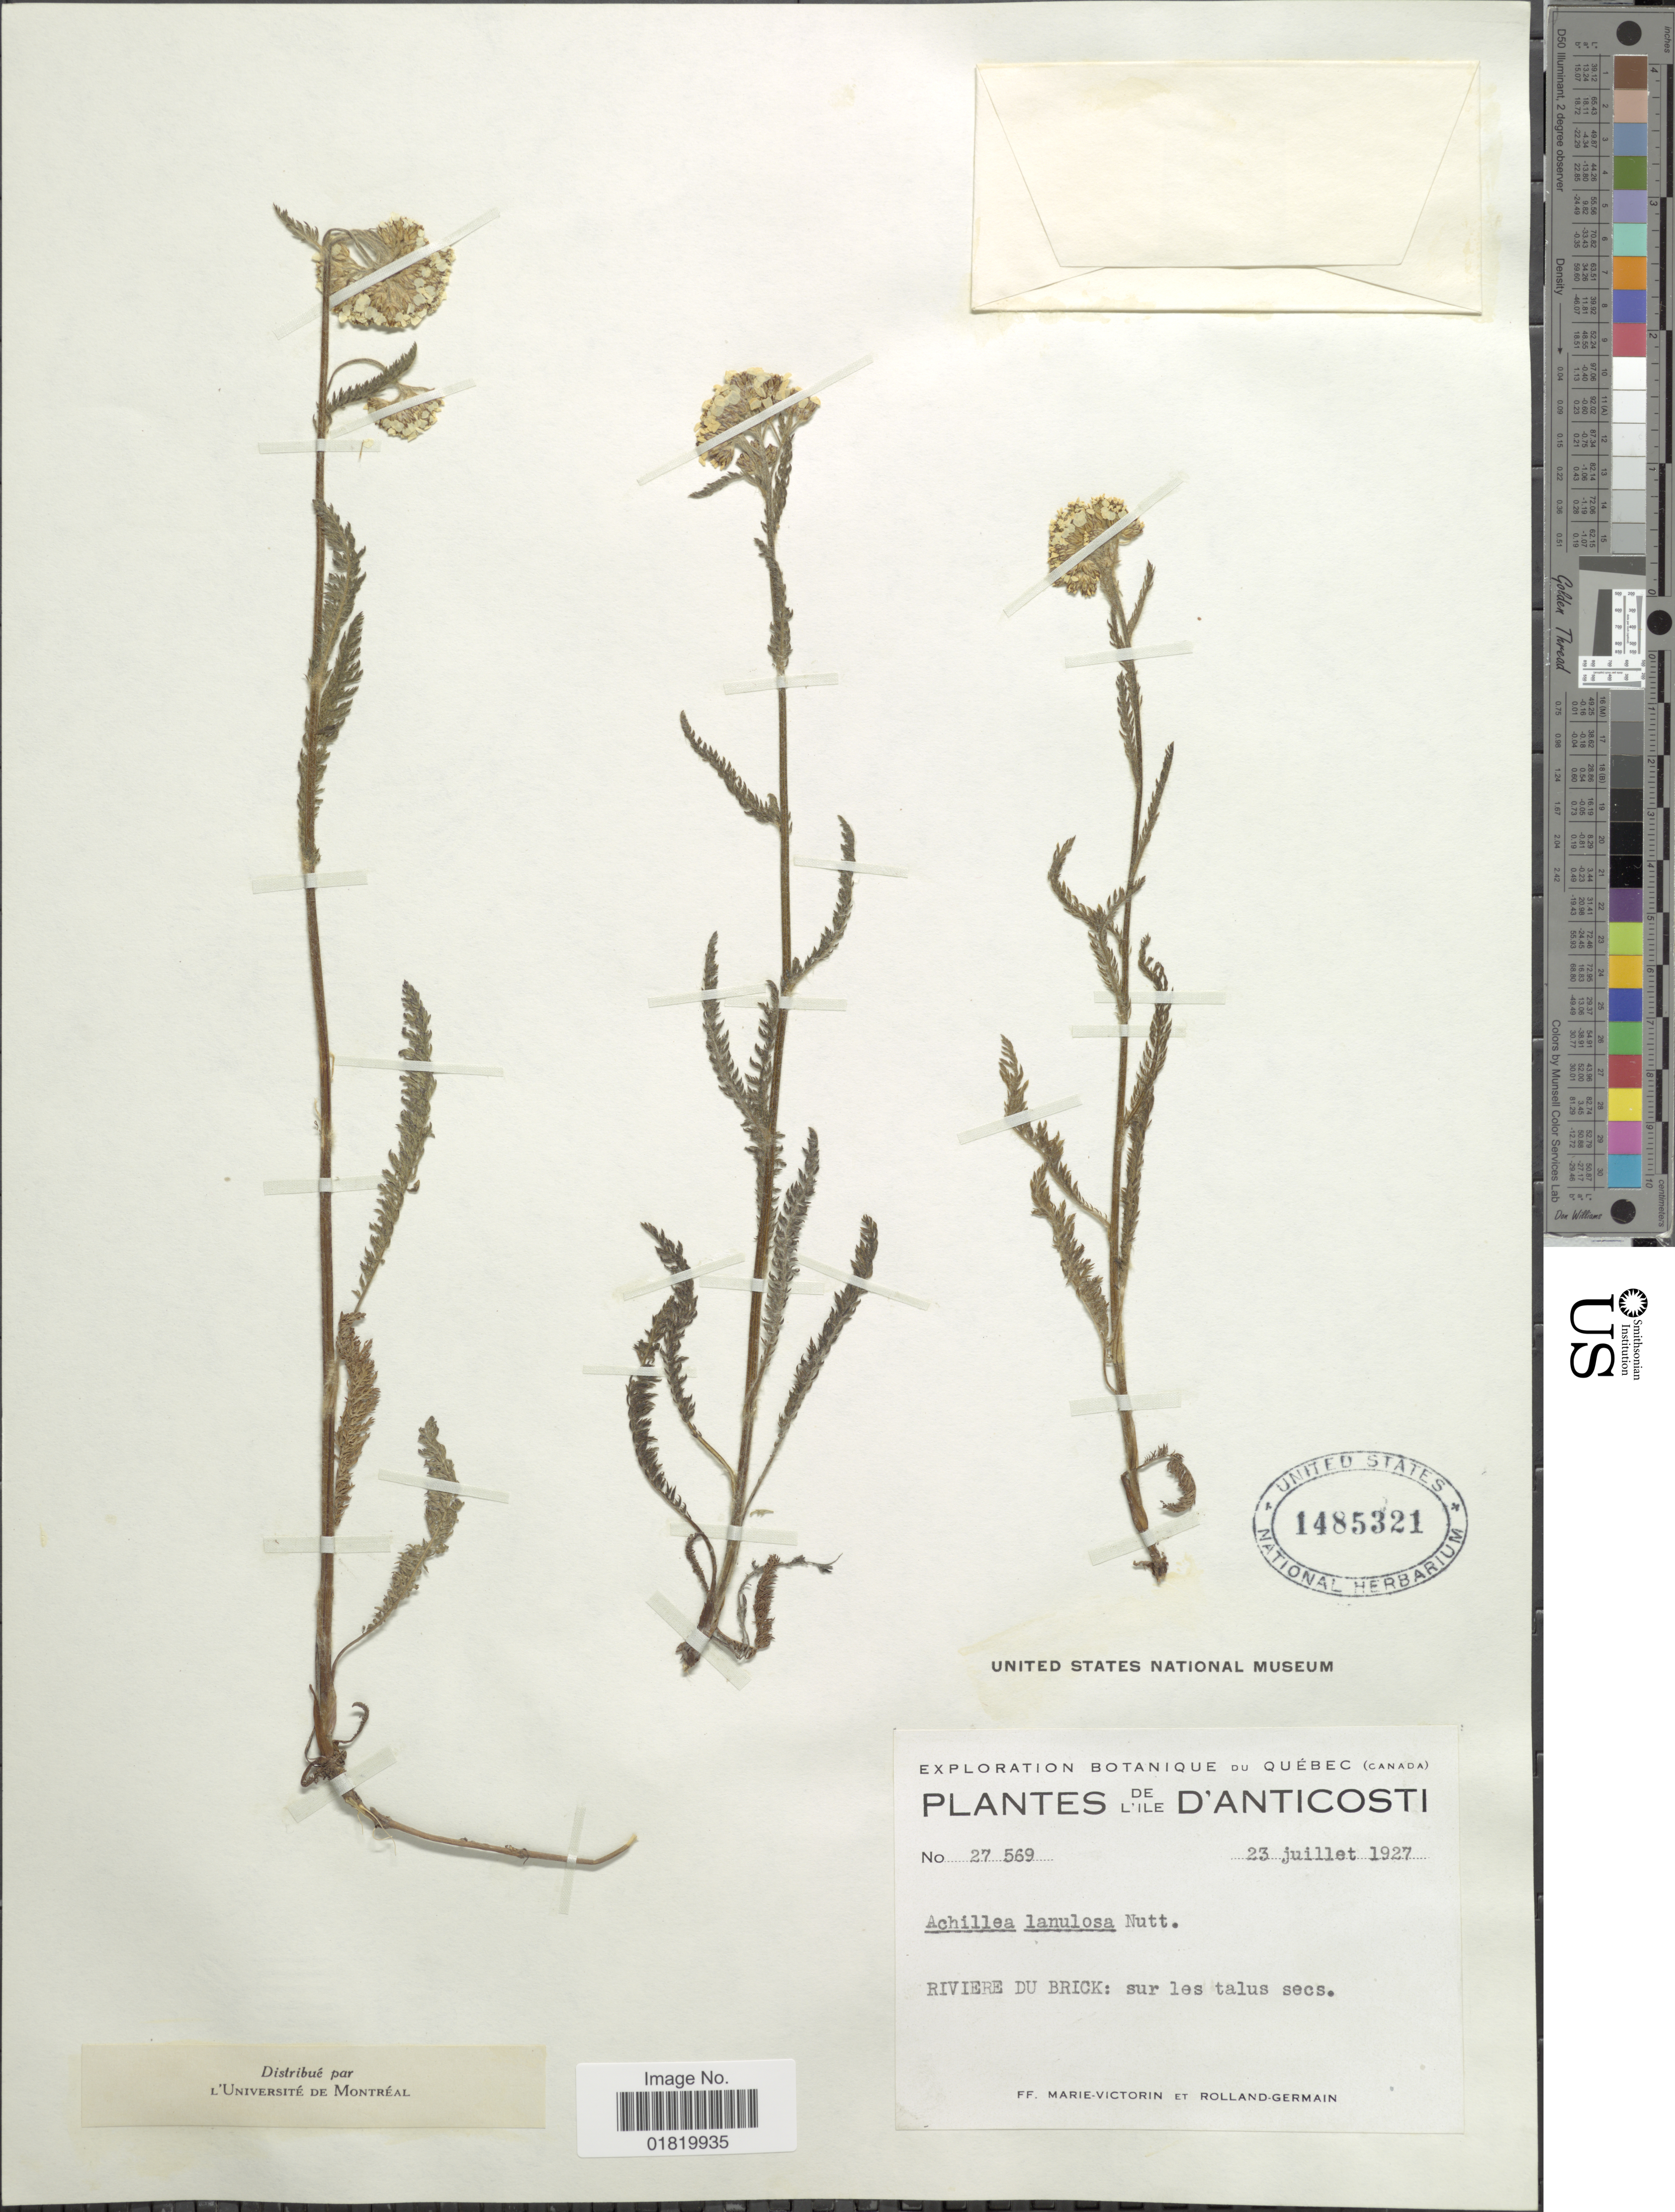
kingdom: Plantae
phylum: Tracheophyta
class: Magnoliopsida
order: Asterales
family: Asteraceae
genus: Achillea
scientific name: Achillea lanulosa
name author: Nutt.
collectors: F. Marie-Victorin & -. Rolland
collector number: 27569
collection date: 1927-07-23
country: Canada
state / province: Quebec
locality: L'Ile D'Anticosti. Riviere du Brick: sur les talus secs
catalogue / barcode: US 1485321